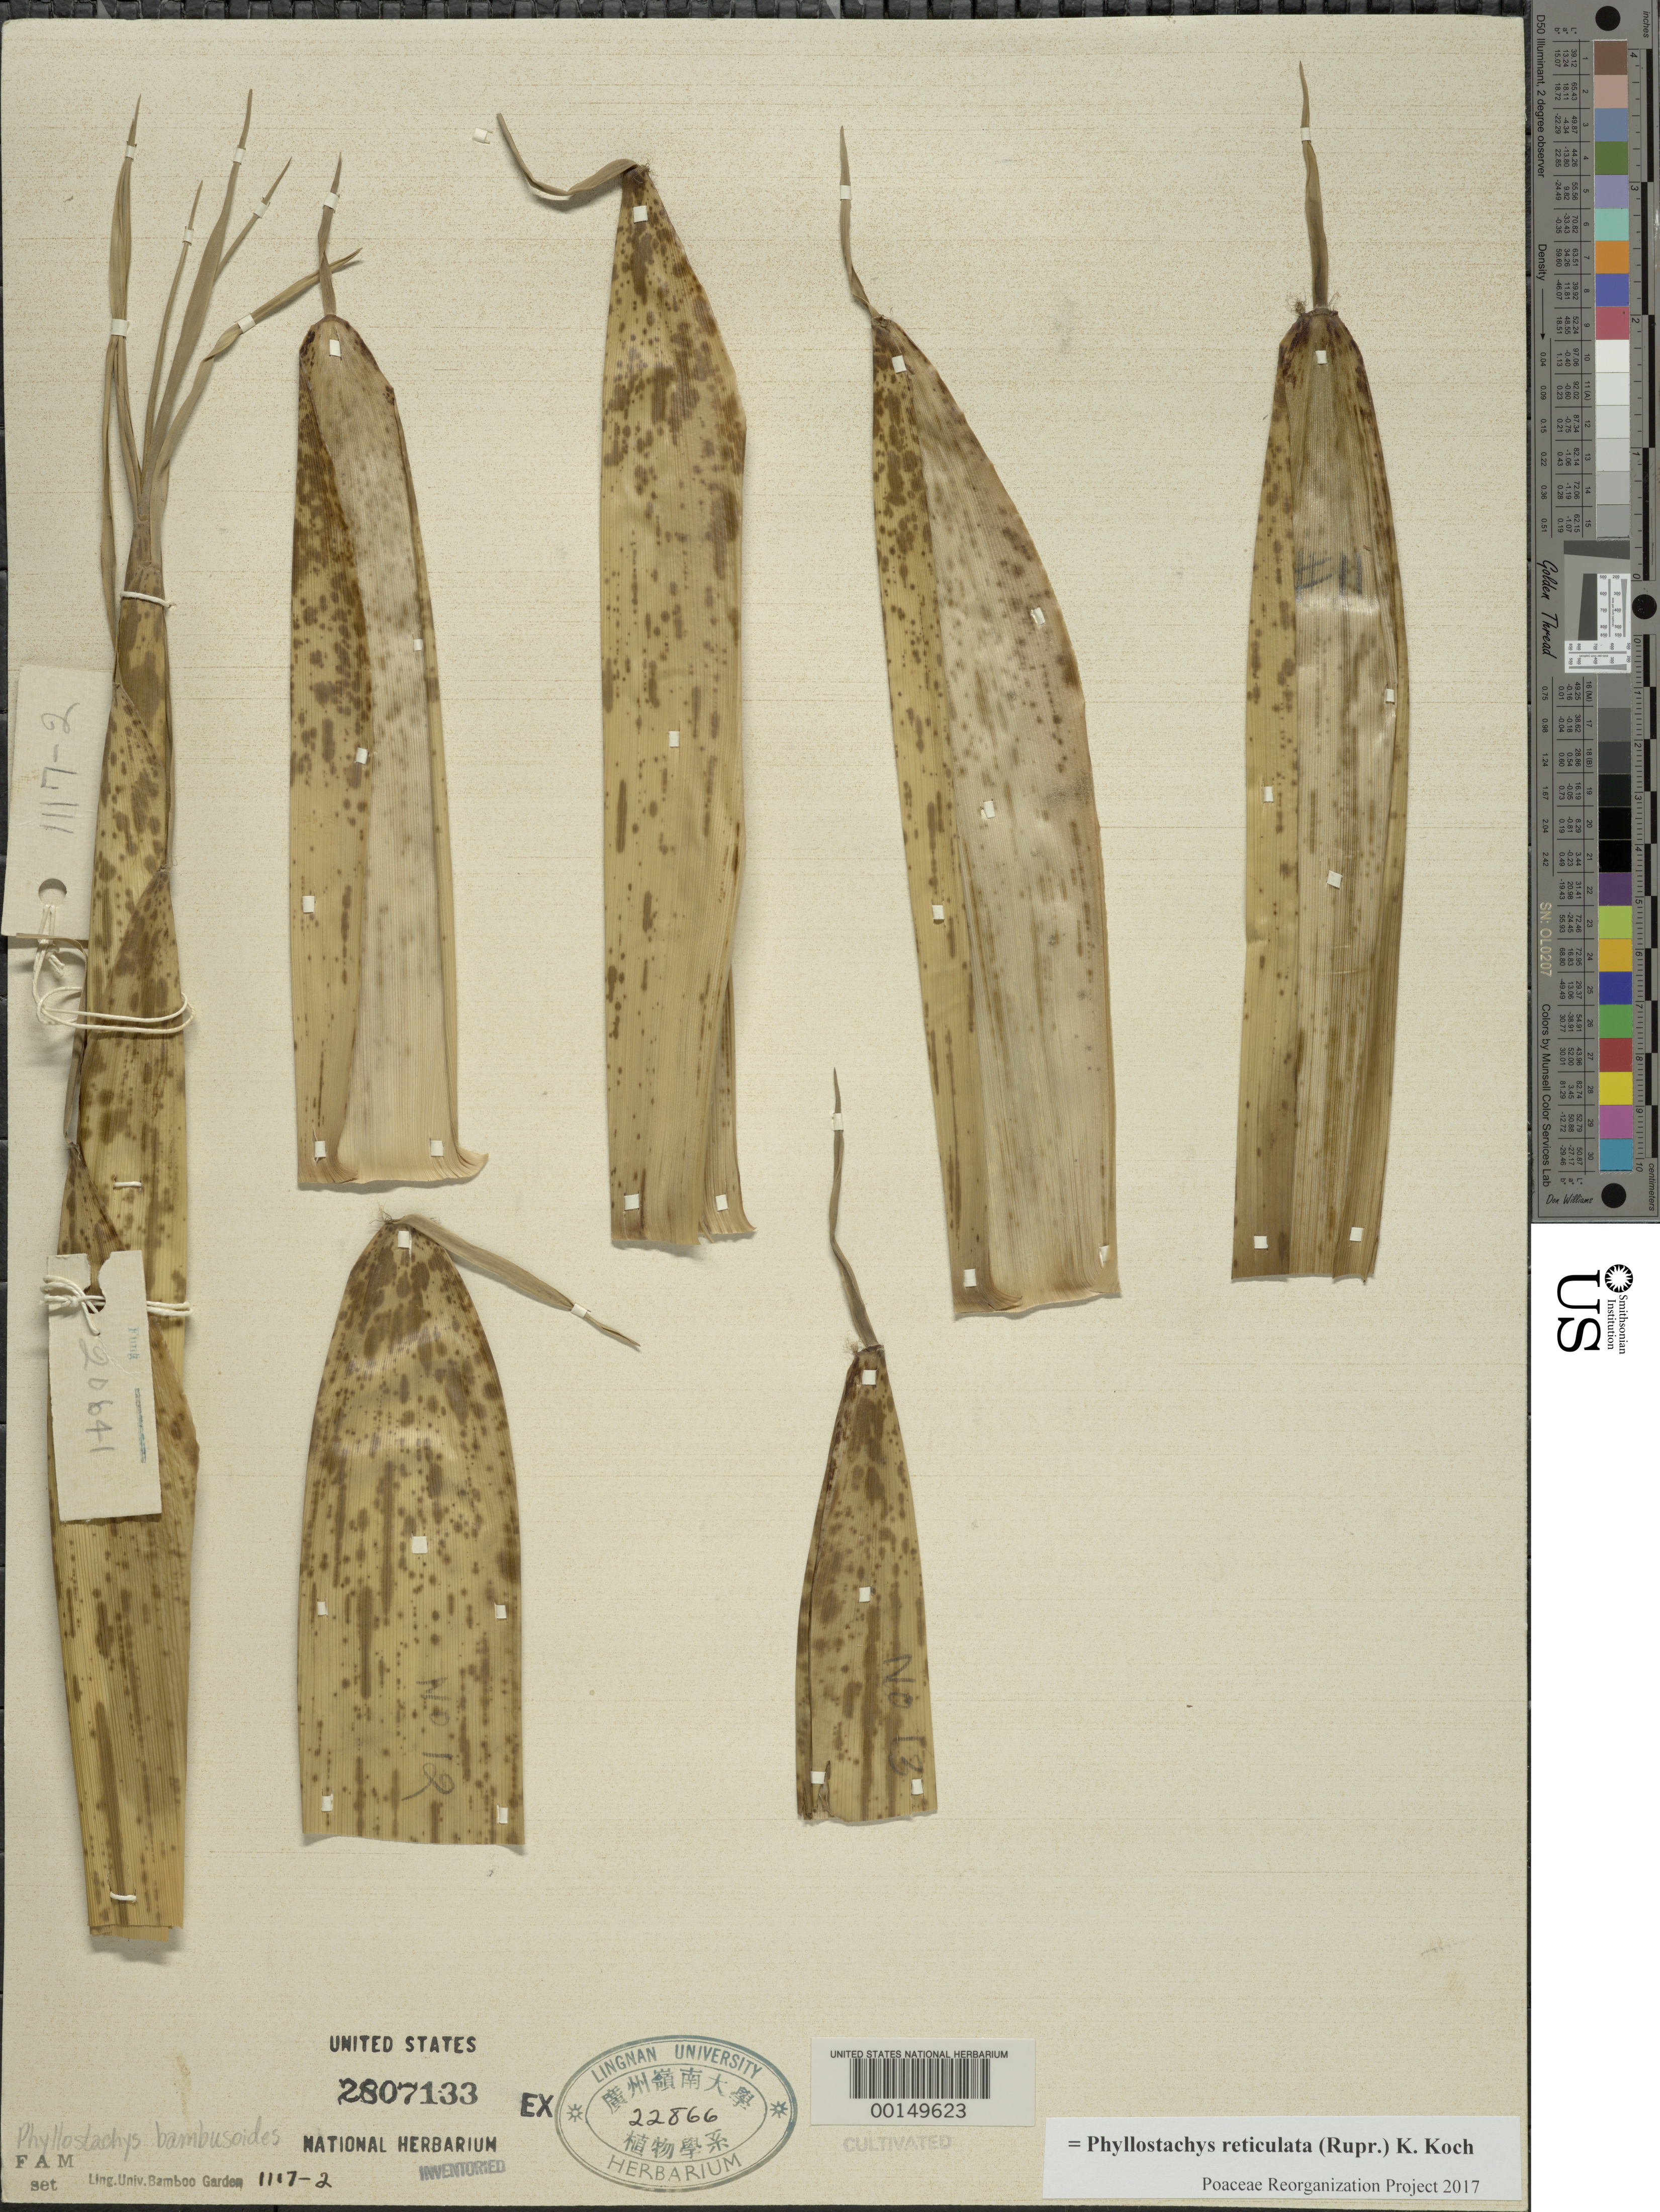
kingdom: Plantae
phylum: Tracheophyta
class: Liliopsida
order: Poales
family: Poaceae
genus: Phyllostachys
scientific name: Phyllostachys reticulata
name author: (Rupr.) K. Koch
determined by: Poaceae Reorganization Project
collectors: H. L. Fung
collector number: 20641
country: China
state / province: Guangdong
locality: Lingnan univ. bamboo garden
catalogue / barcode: US 2807133